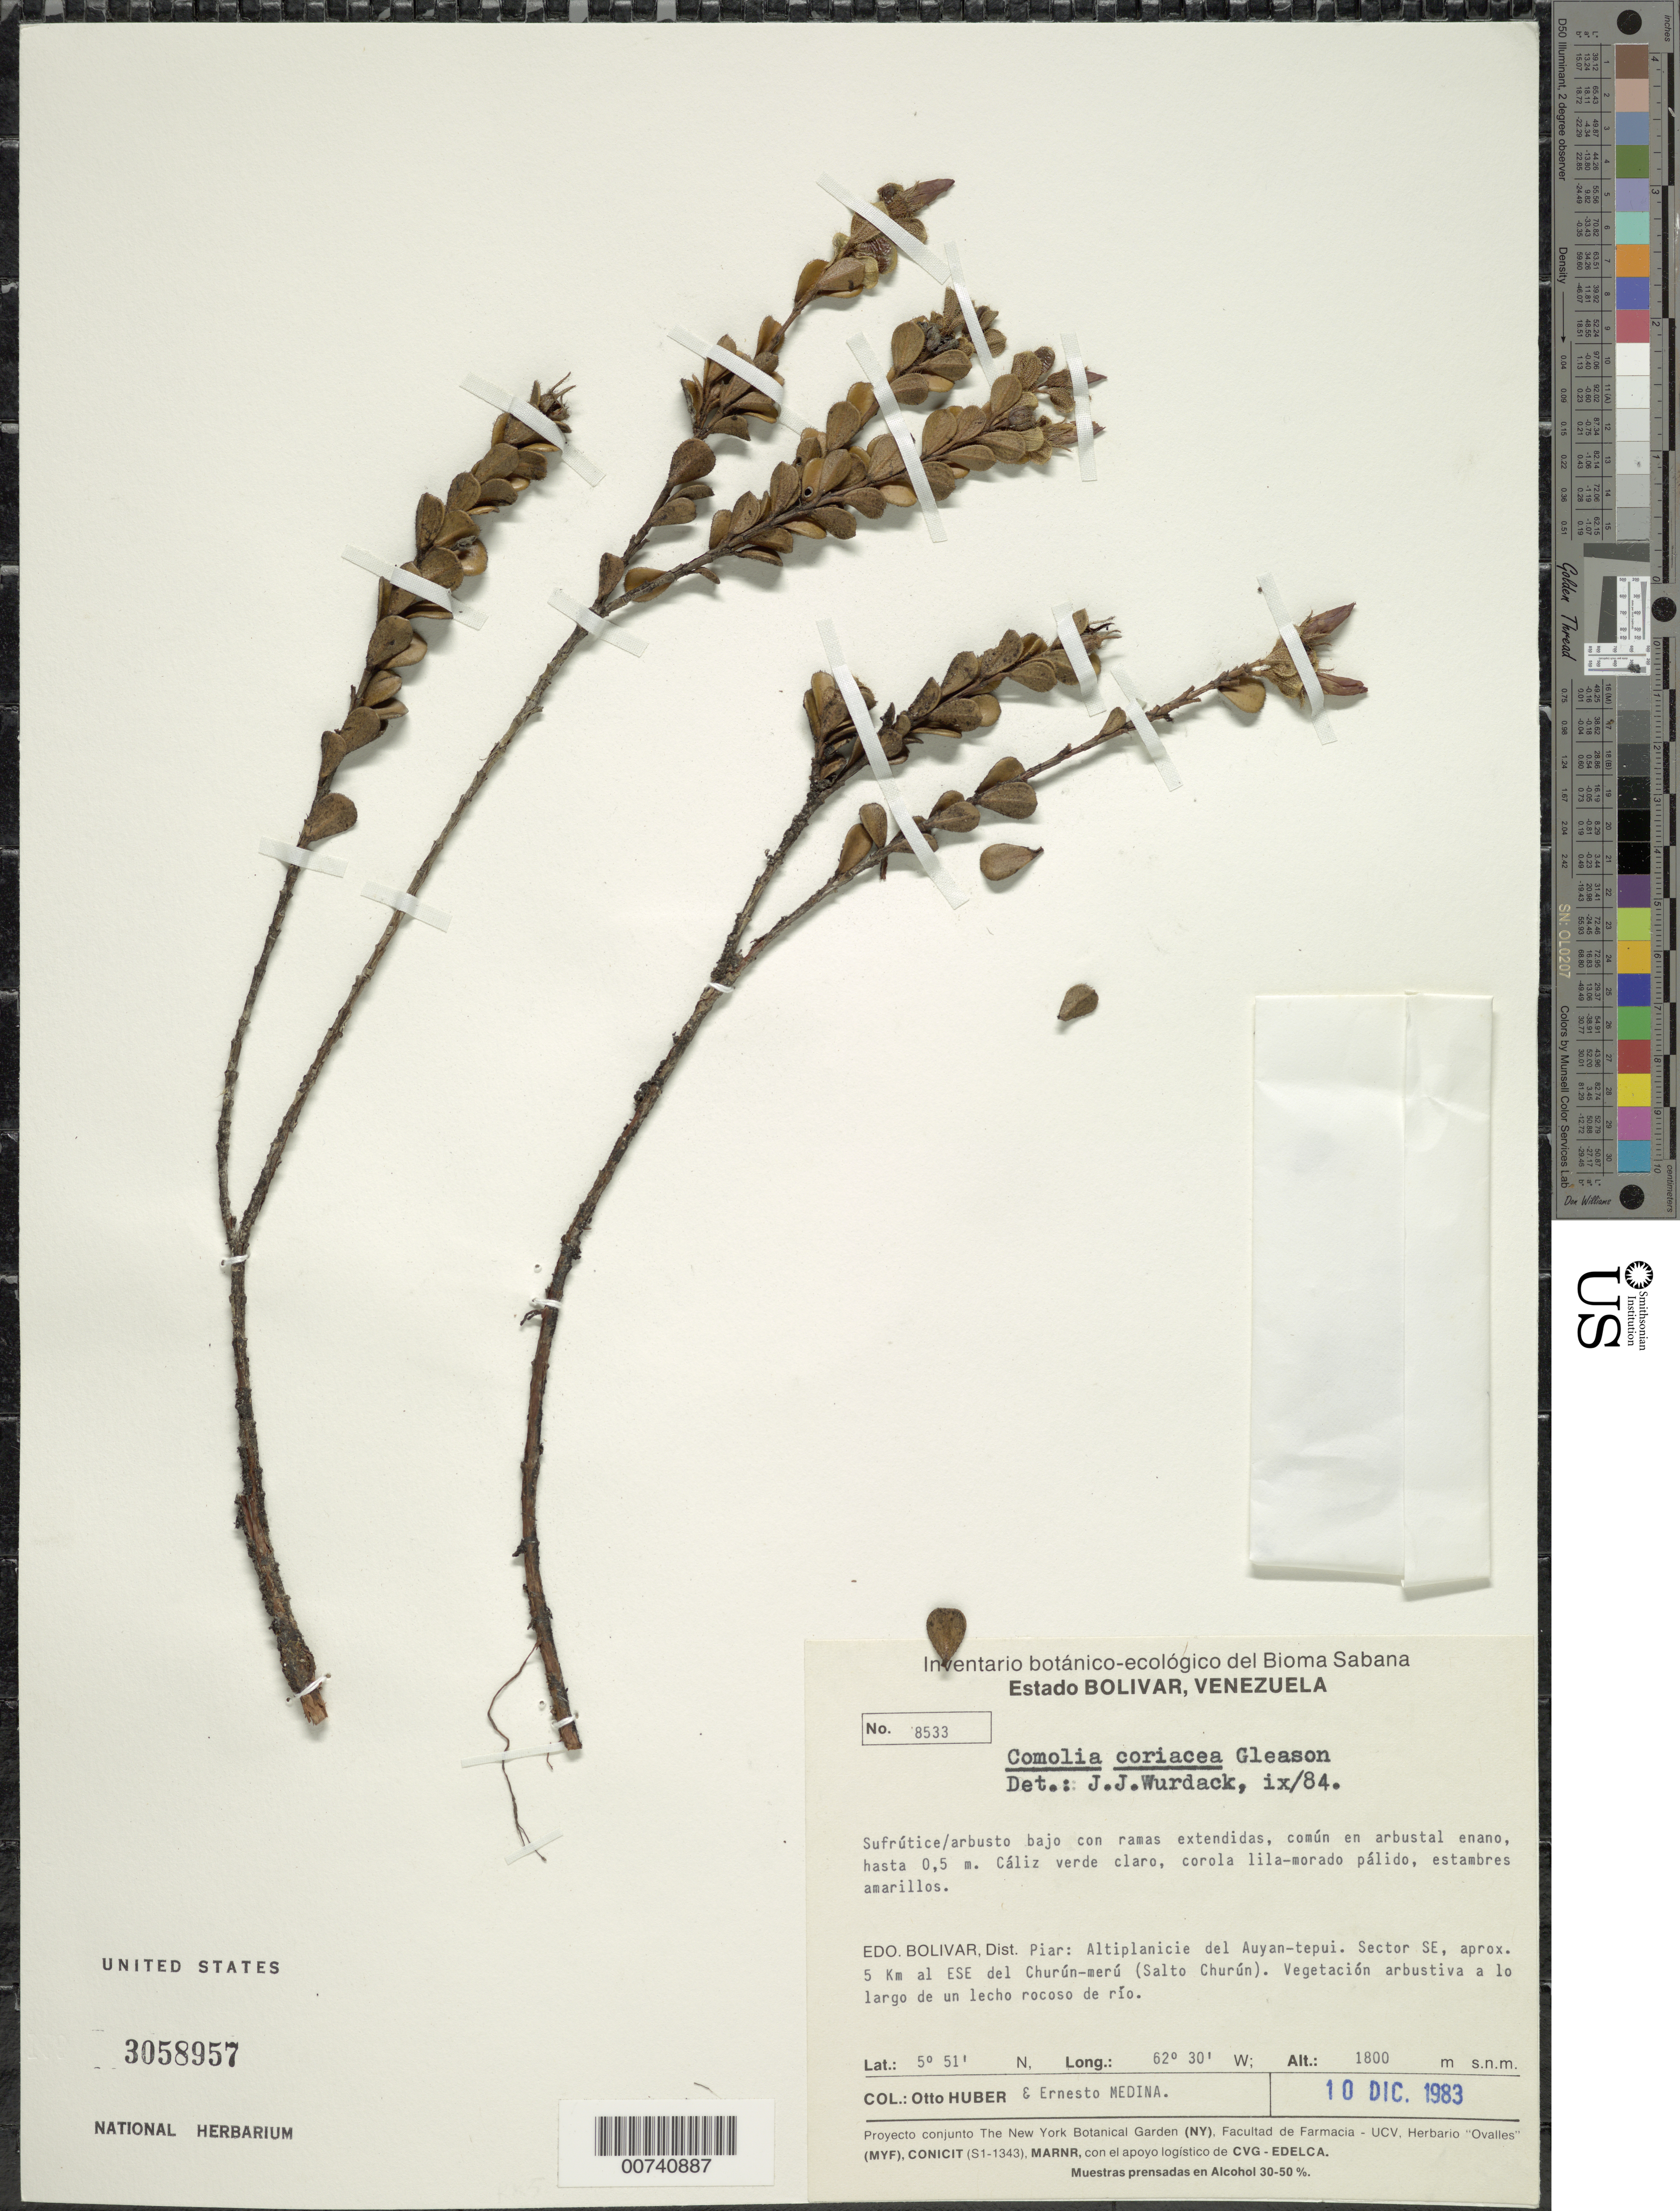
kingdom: Plantae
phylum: Tracheophyta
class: Magnoliopsida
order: Myrtales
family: Melastomataceae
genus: Comoliopsis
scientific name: Comoliopsis coriacea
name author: (Gleason) M.J. Rocha & P.J.F. Guim.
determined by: Nunes da Silva, Diego, (RB), Jardim Botanico do Rio de Janeiro - Herbario (BRAZIL)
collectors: O. Huber & E. Medina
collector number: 8533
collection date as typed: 10-Dec-83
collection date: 1983-12-10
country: Venezuela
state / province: Bolívar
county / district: Piar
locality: Auyan-tepuí, sect. SE, 5 km ESE del Churún-merú (Salto Churún)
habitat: Arbustal enamo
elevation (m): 1800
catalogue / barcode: US 3058957